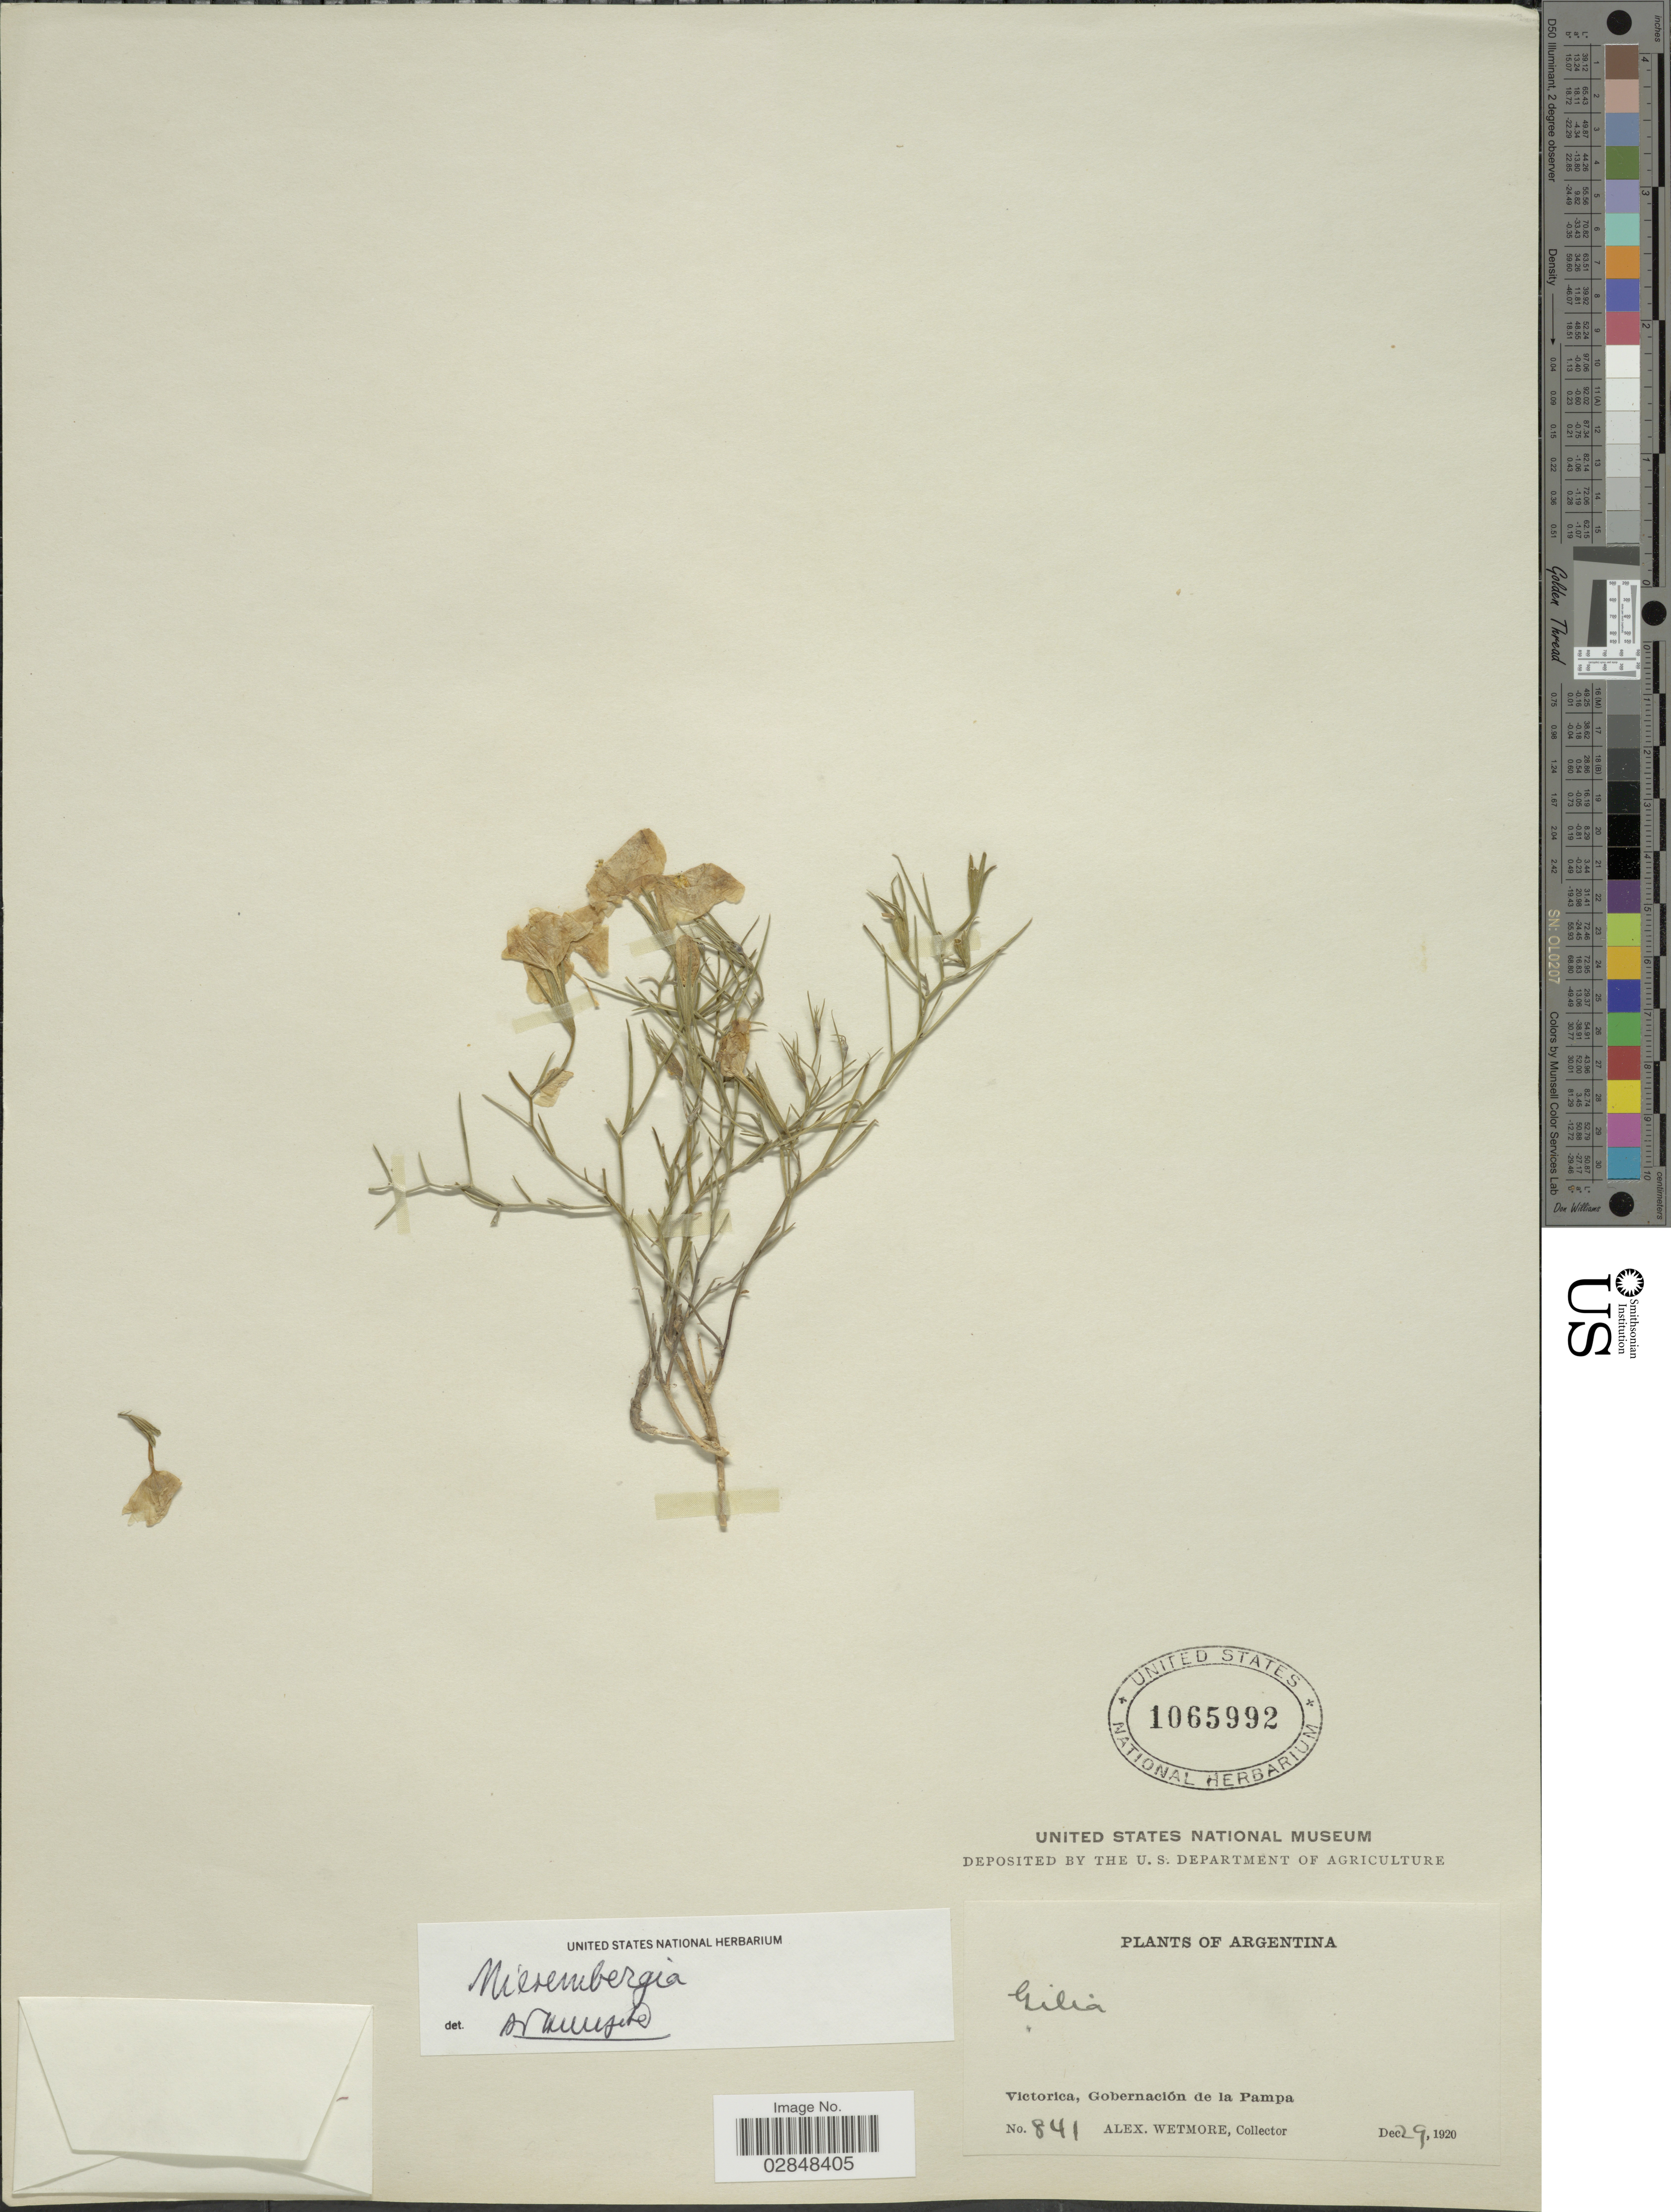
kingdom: Plantae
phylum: Tracheophyta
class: Magnoliopsida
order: Solanales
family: Solanaceae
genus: Nierembergia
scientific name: Nierembergia sp.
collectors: A. Wetmore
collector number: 841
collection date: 1920-12-29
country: Argentina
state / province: La Pampa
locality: Victorica, Gobernación de la Pampa.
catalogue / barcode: US 1065992